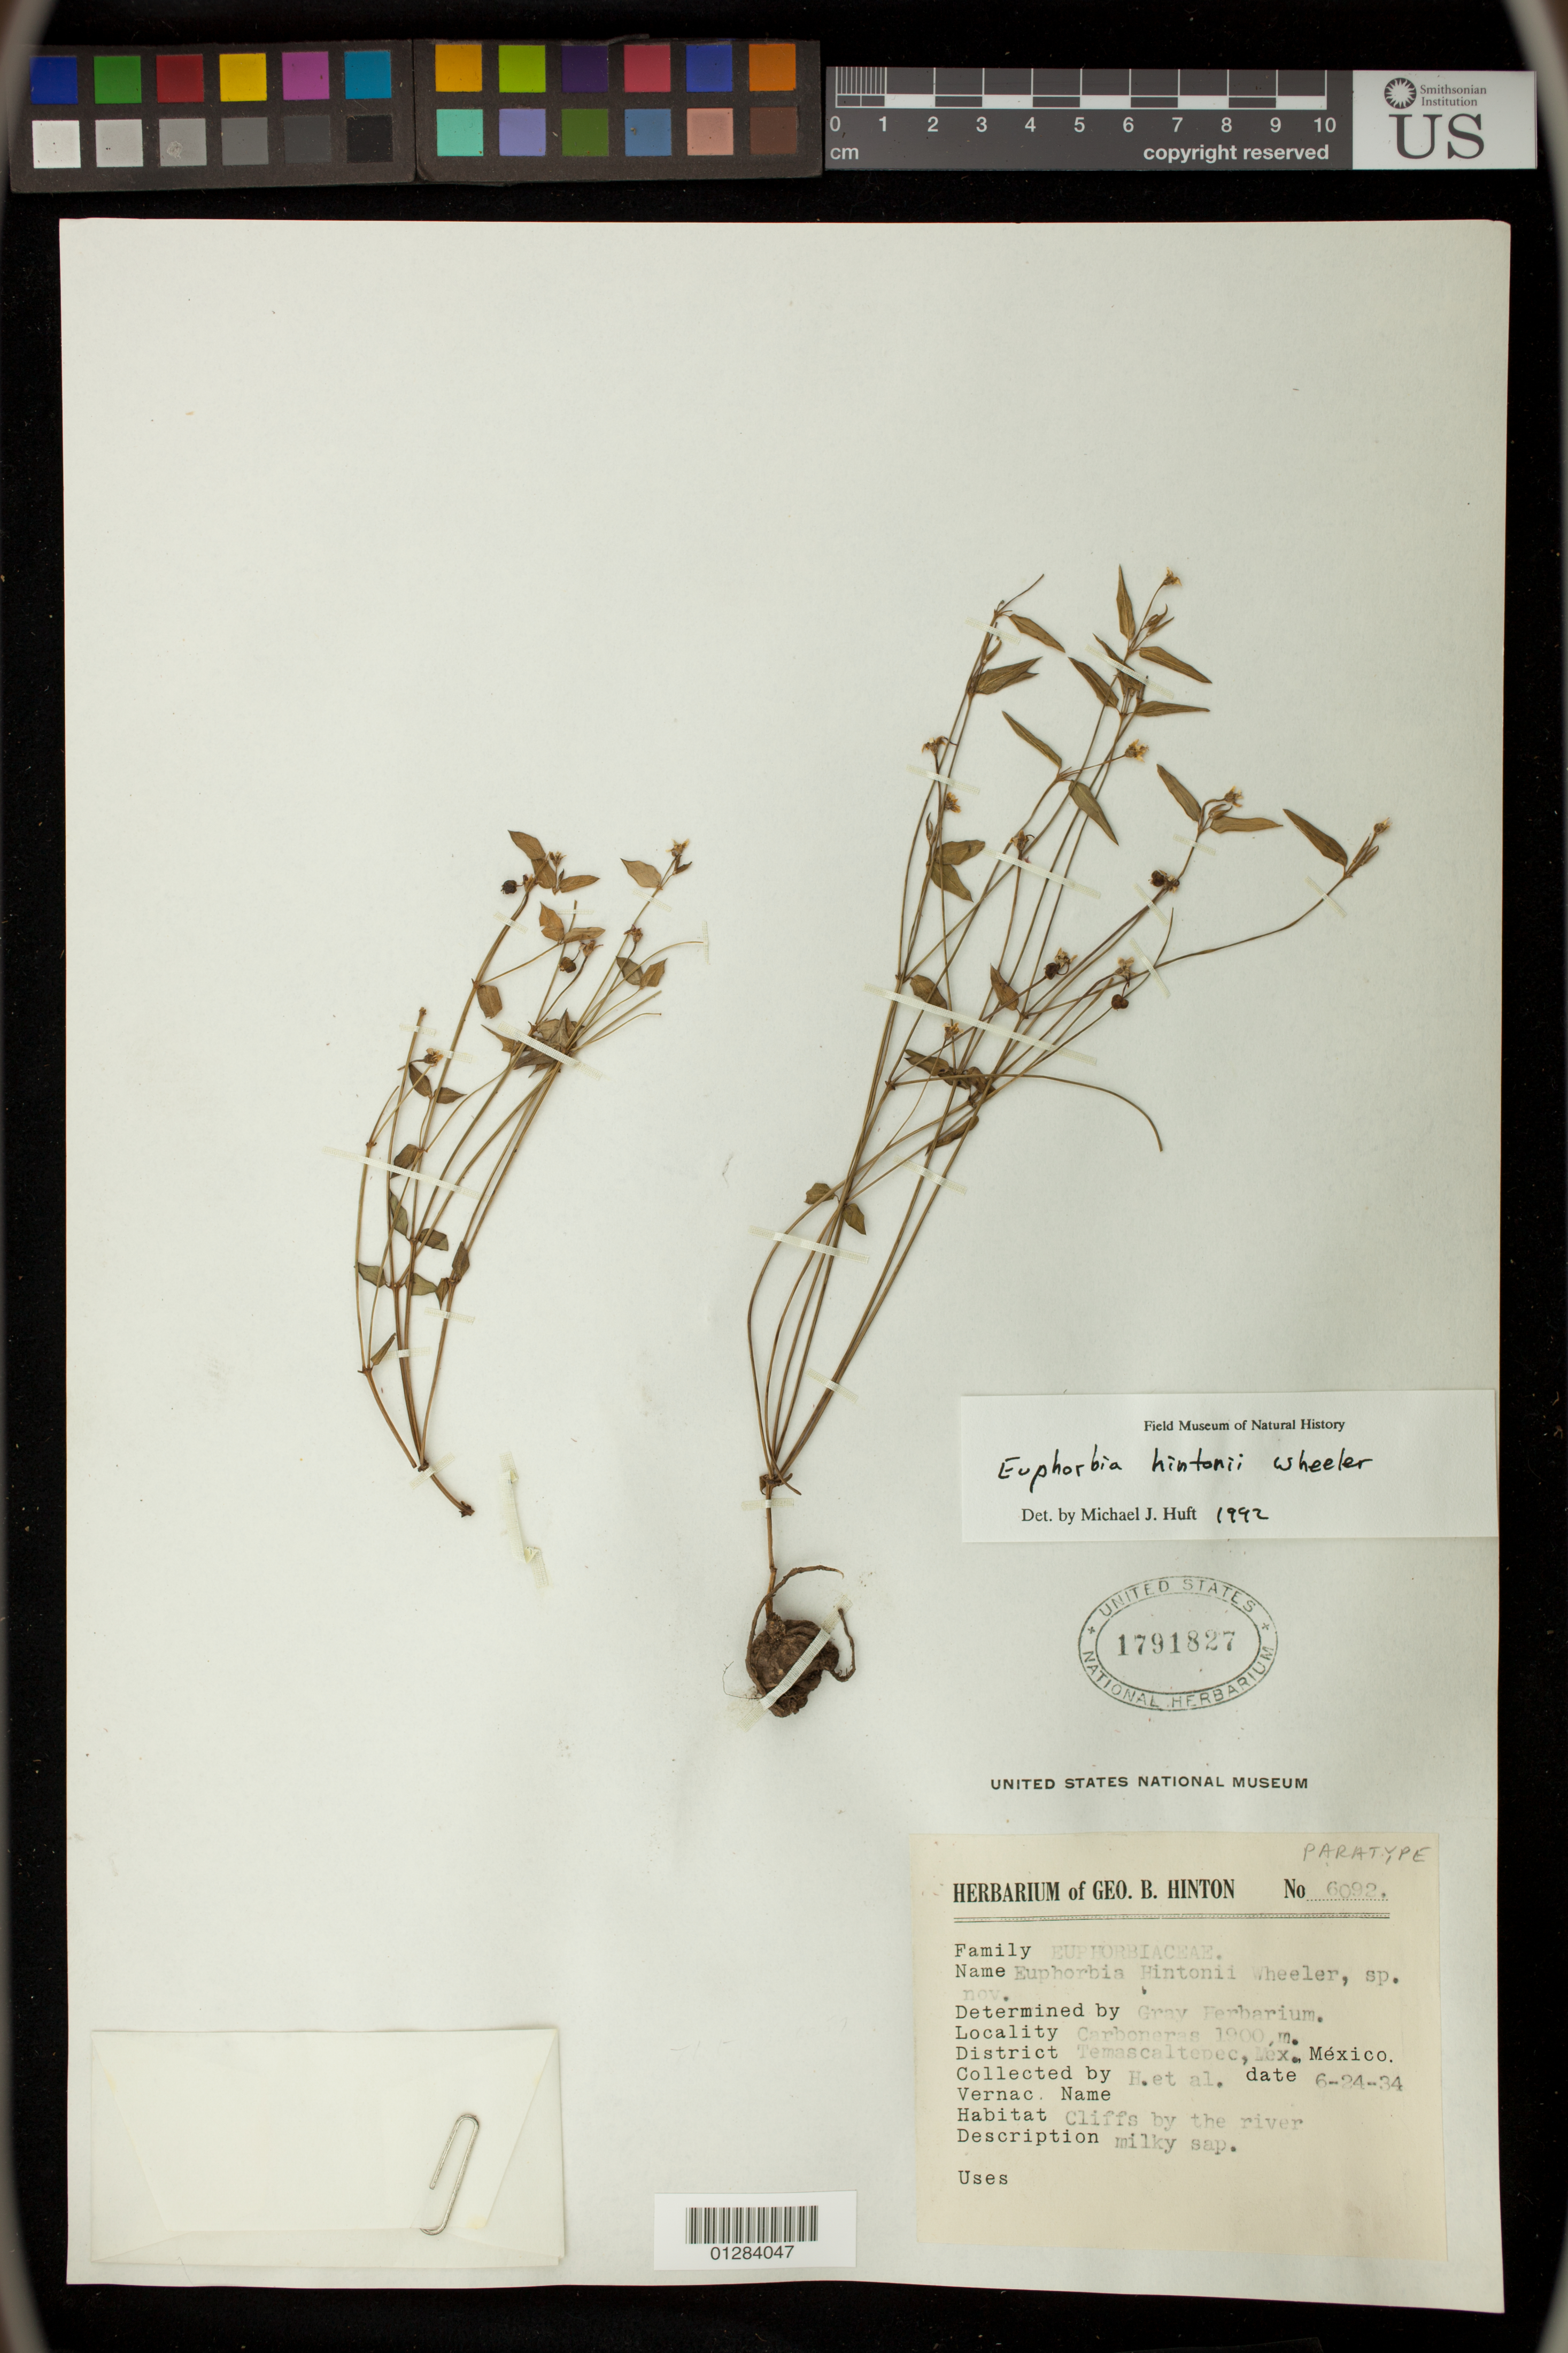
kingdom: Plantae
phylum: Tracheophyta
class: Magnoliopsida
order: Malpighiales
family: Euphorbiaceae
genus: Euphorbia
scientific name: Euphorbia hintonii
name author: L.C. Wheeler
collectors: G. B. Hinton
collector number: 6092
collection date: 1934-06-24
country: Mexico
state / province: México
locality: Carboneras, District Temascaltepec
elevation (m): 1900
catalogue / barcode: US 1791827